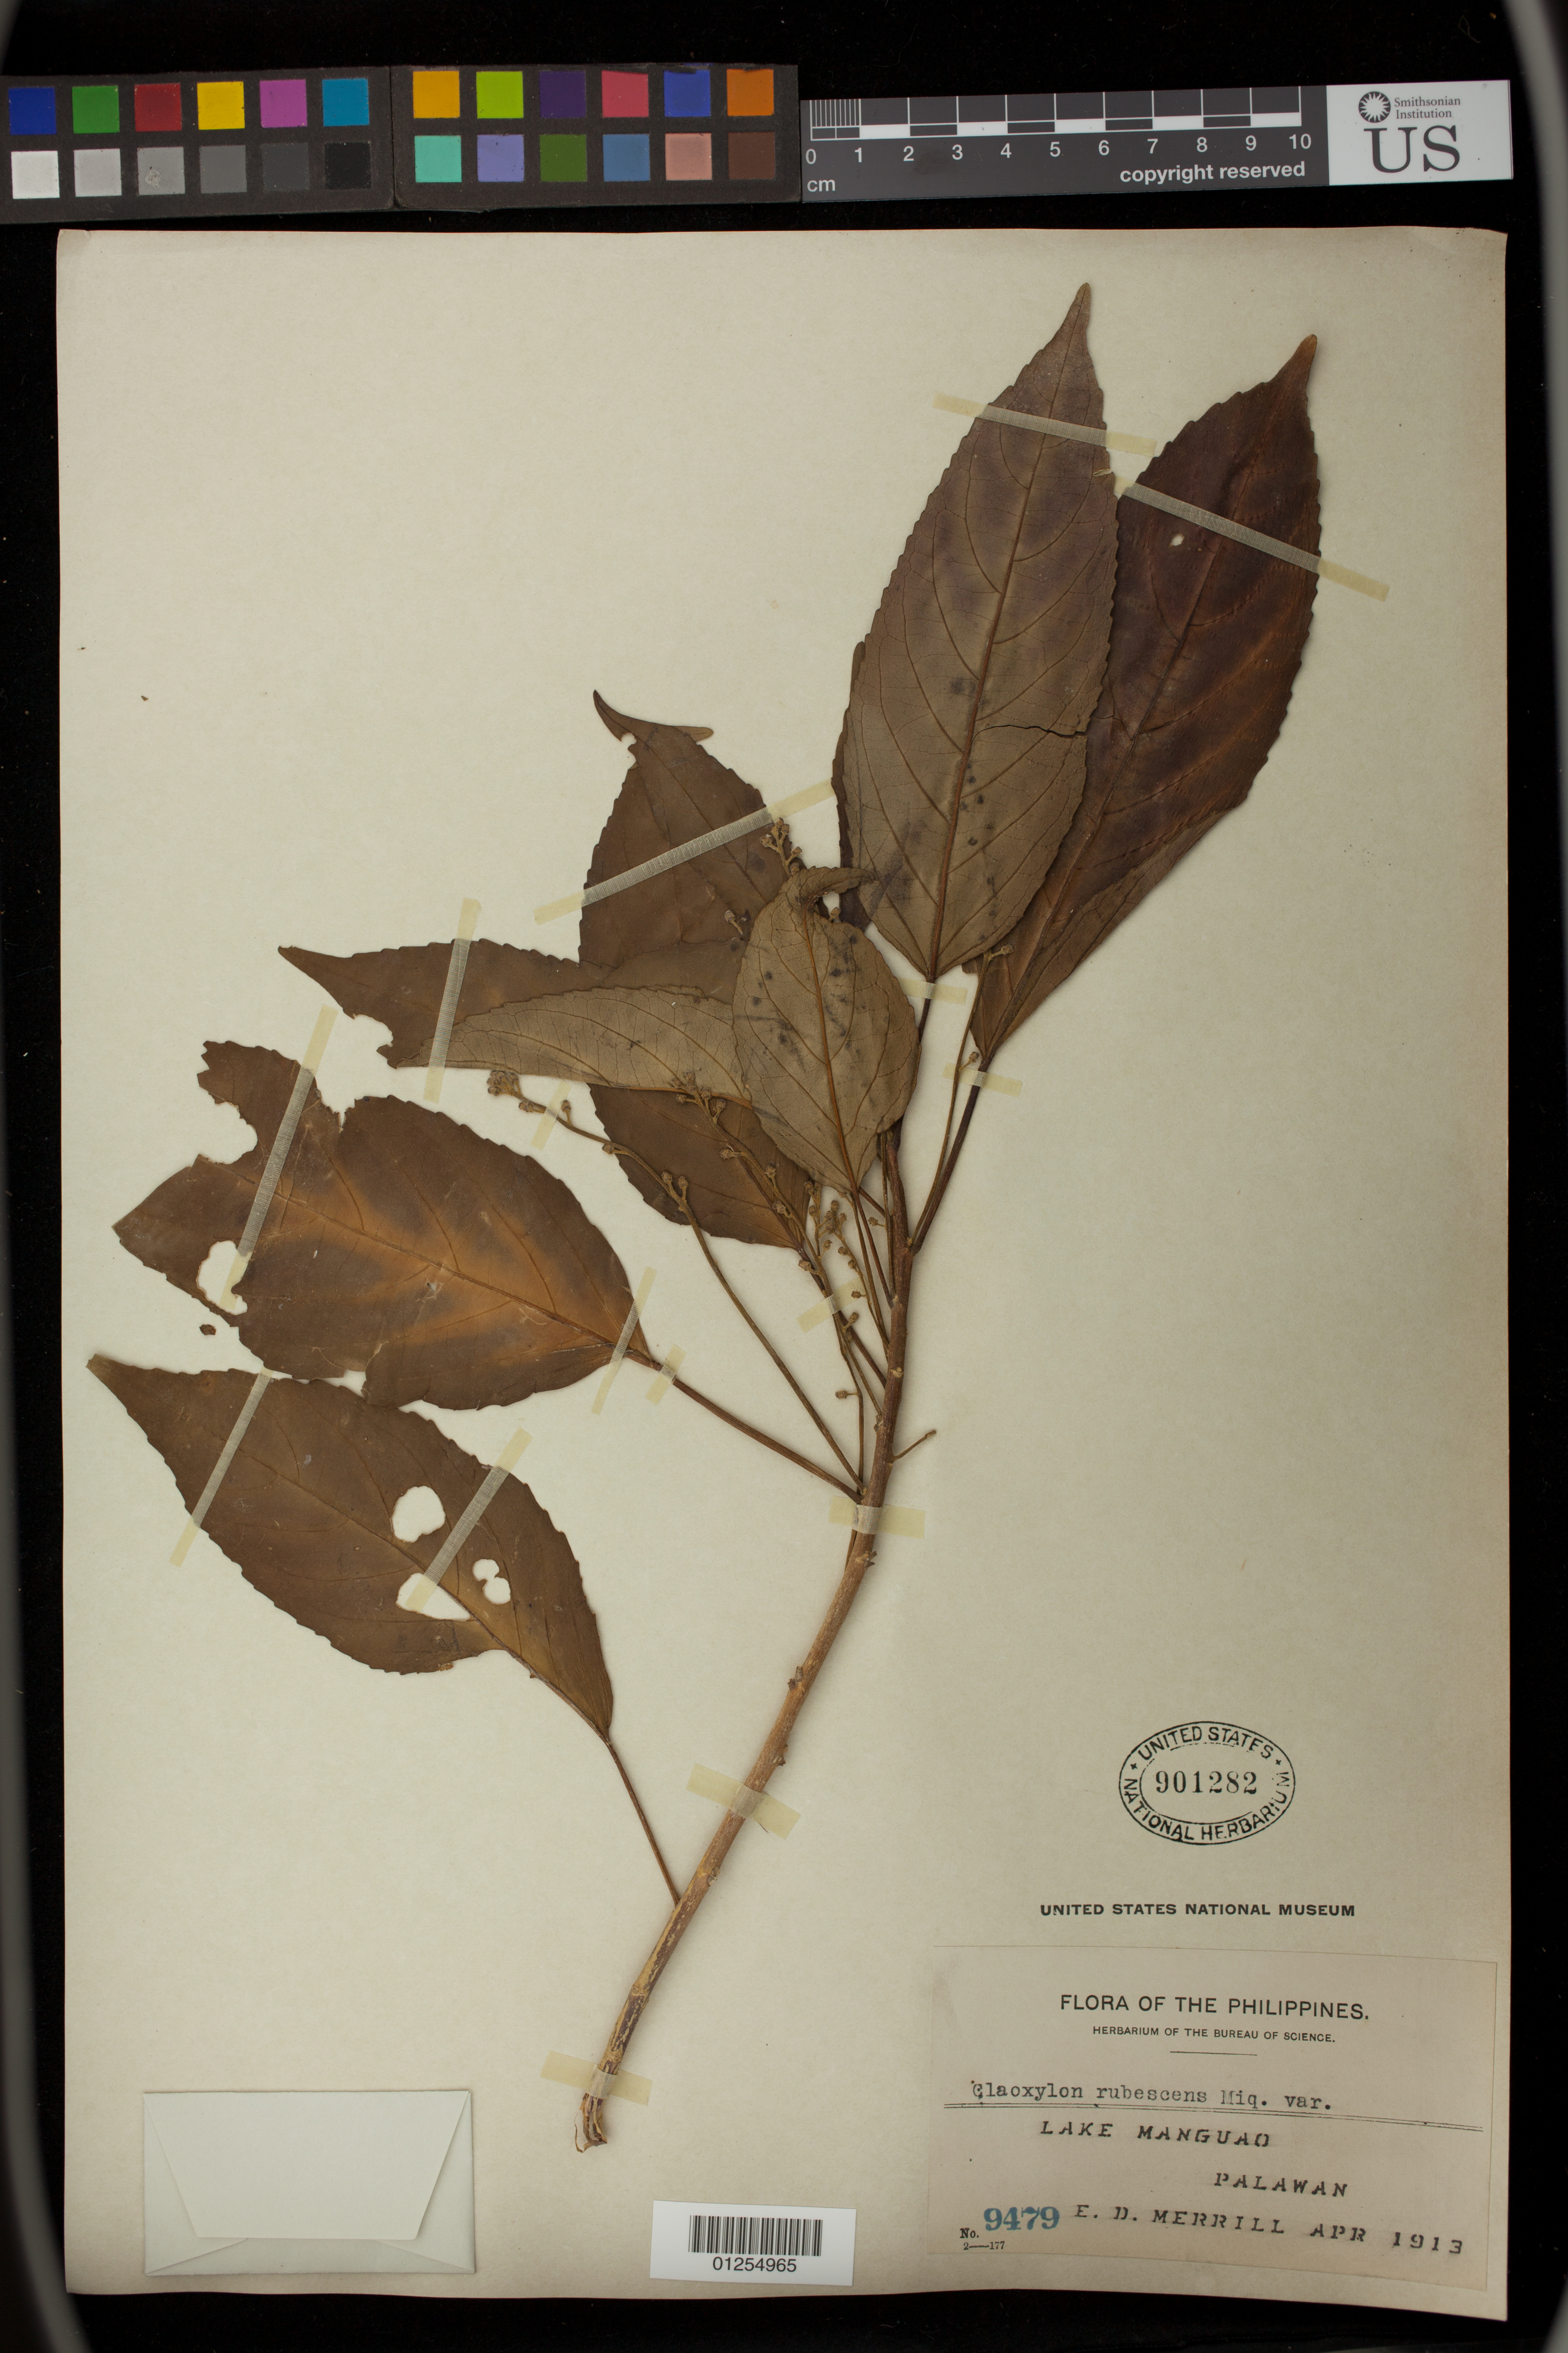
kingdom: Plantae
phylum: Tracheophyta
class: Magnoliopsida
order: Malpighiales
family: Euphorbiaceae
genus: Claoxylon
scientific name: Claoxylon rebescens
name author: Miq.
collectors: E. D. Merrill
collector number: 9479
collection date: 1913-04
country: Philippines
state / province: Mimaropa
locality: Lake Manguao,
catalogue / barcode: US 901282